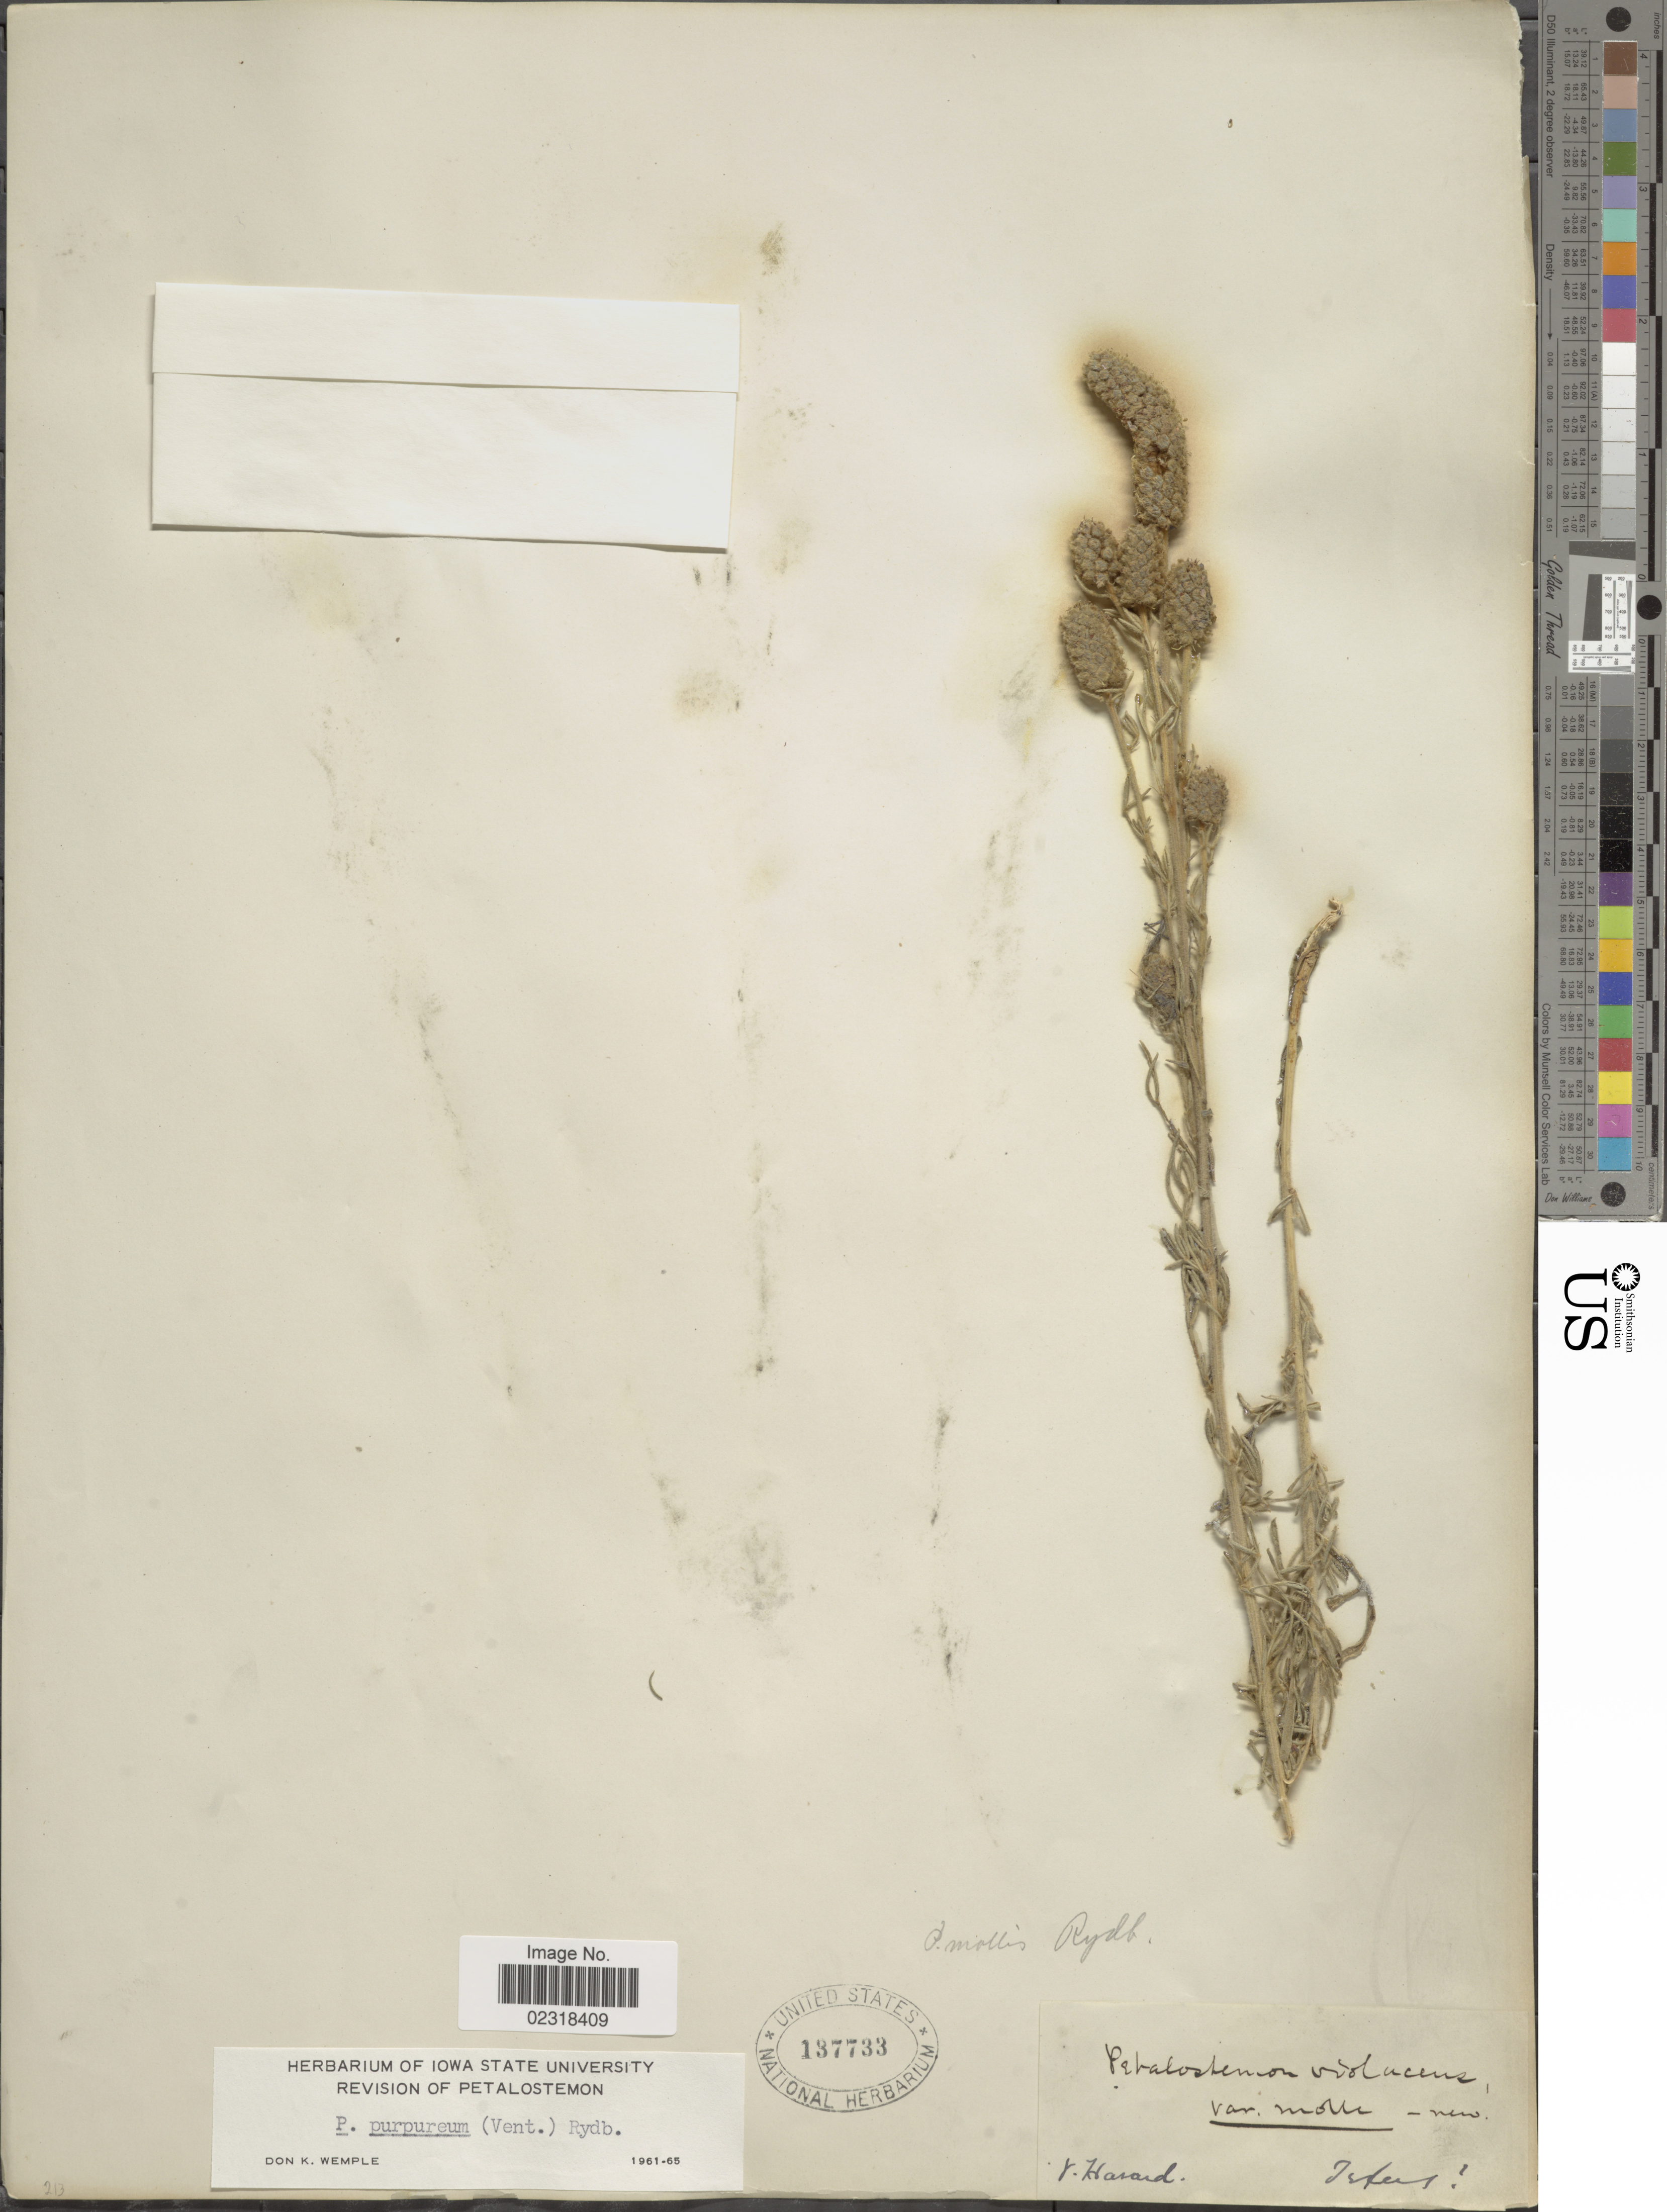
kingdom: Plantae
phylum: Tracheophyta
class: Magnoliopsida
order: Fabales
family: Fabaceae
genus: Dalea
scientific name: Dalea purpurea var. purpurea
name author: Vent.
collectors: V. Havard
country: United States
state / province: Texas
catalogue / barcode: US 137733